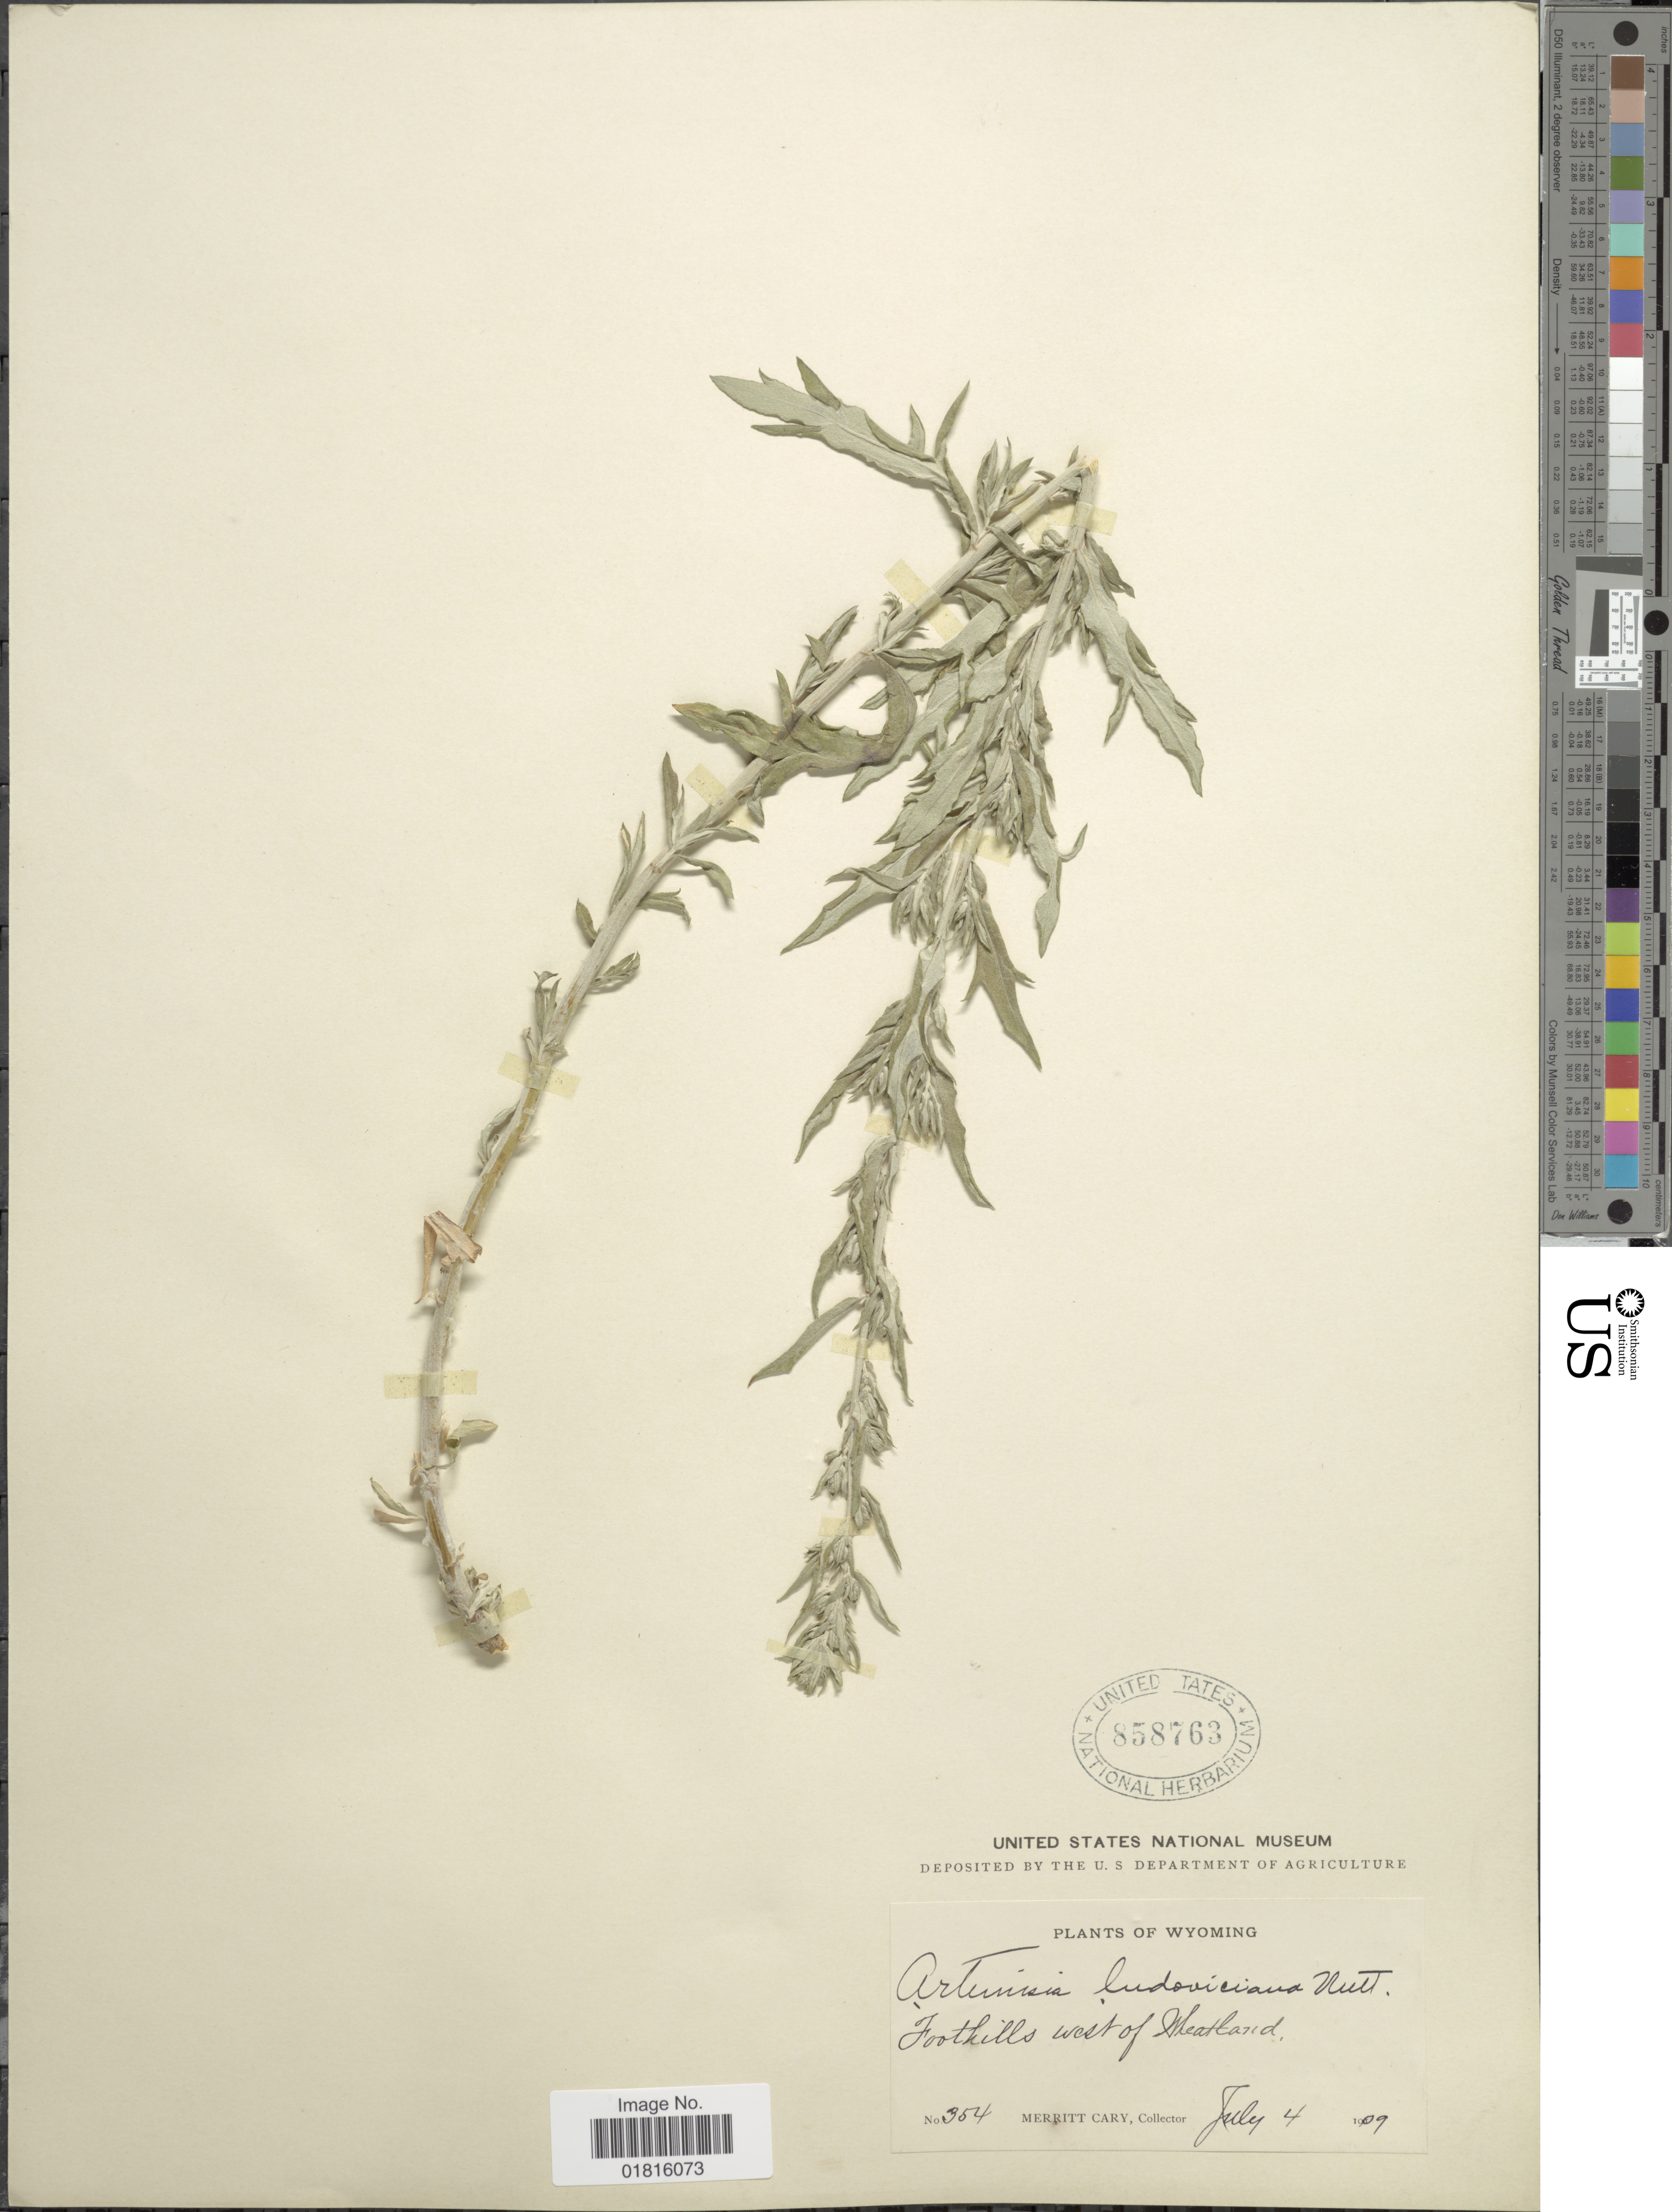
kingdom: Plantae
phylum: Tracheophyta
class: Magnoliopsida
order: Asterales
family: Asteraceae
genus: Artemisia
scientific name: Artemisia ludoviciana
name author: Nutt.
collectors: M. Cary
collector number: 354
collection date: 1909-07-04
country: United States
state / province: Wyoming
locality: Foothills west of Weatland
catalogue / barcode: US 858763